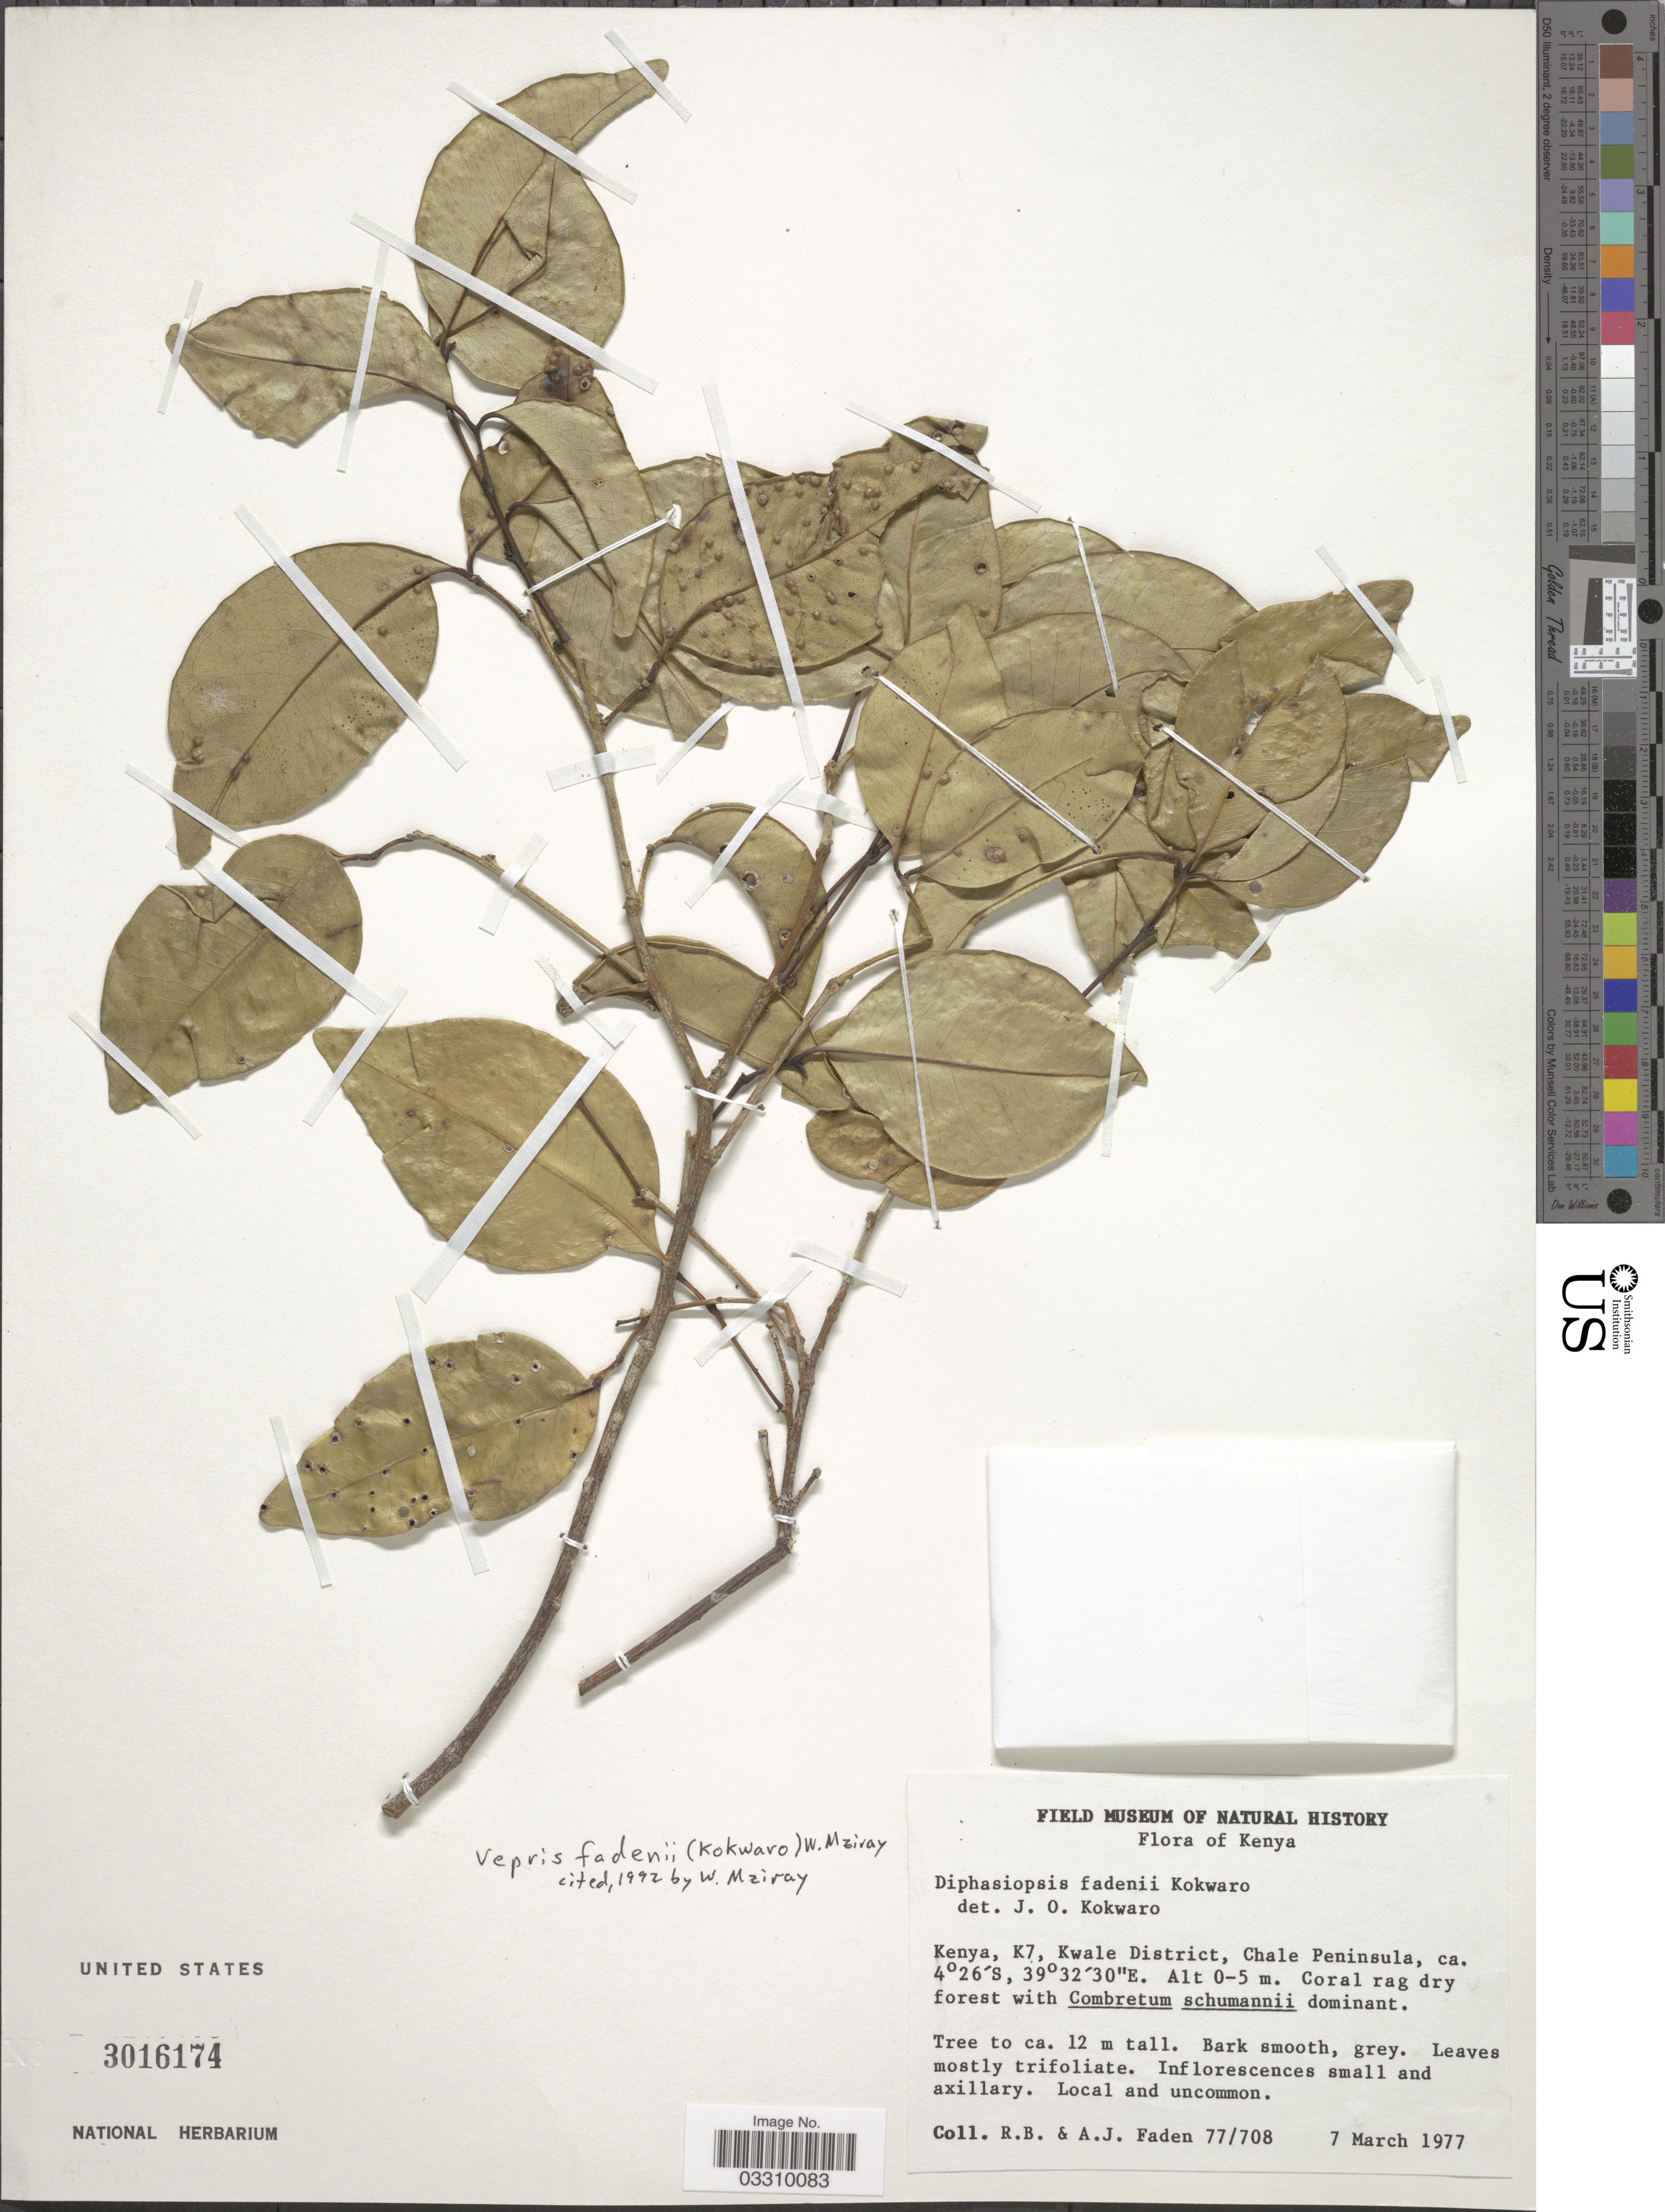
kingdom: Plantae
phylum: Tracheophyta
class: Magnoliopsida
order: Sapindales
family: Rutaceae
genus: Vepris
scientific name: Vepris fadenii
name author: (Kokwaro) Mziray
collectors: R. B. Faden & A. J. Faden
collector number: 77/708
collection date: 1977-03-07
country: Kenya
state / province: Kwale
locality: K7, Kwale District, Chale Peninsula.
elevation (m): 0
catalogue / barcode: US 3016174